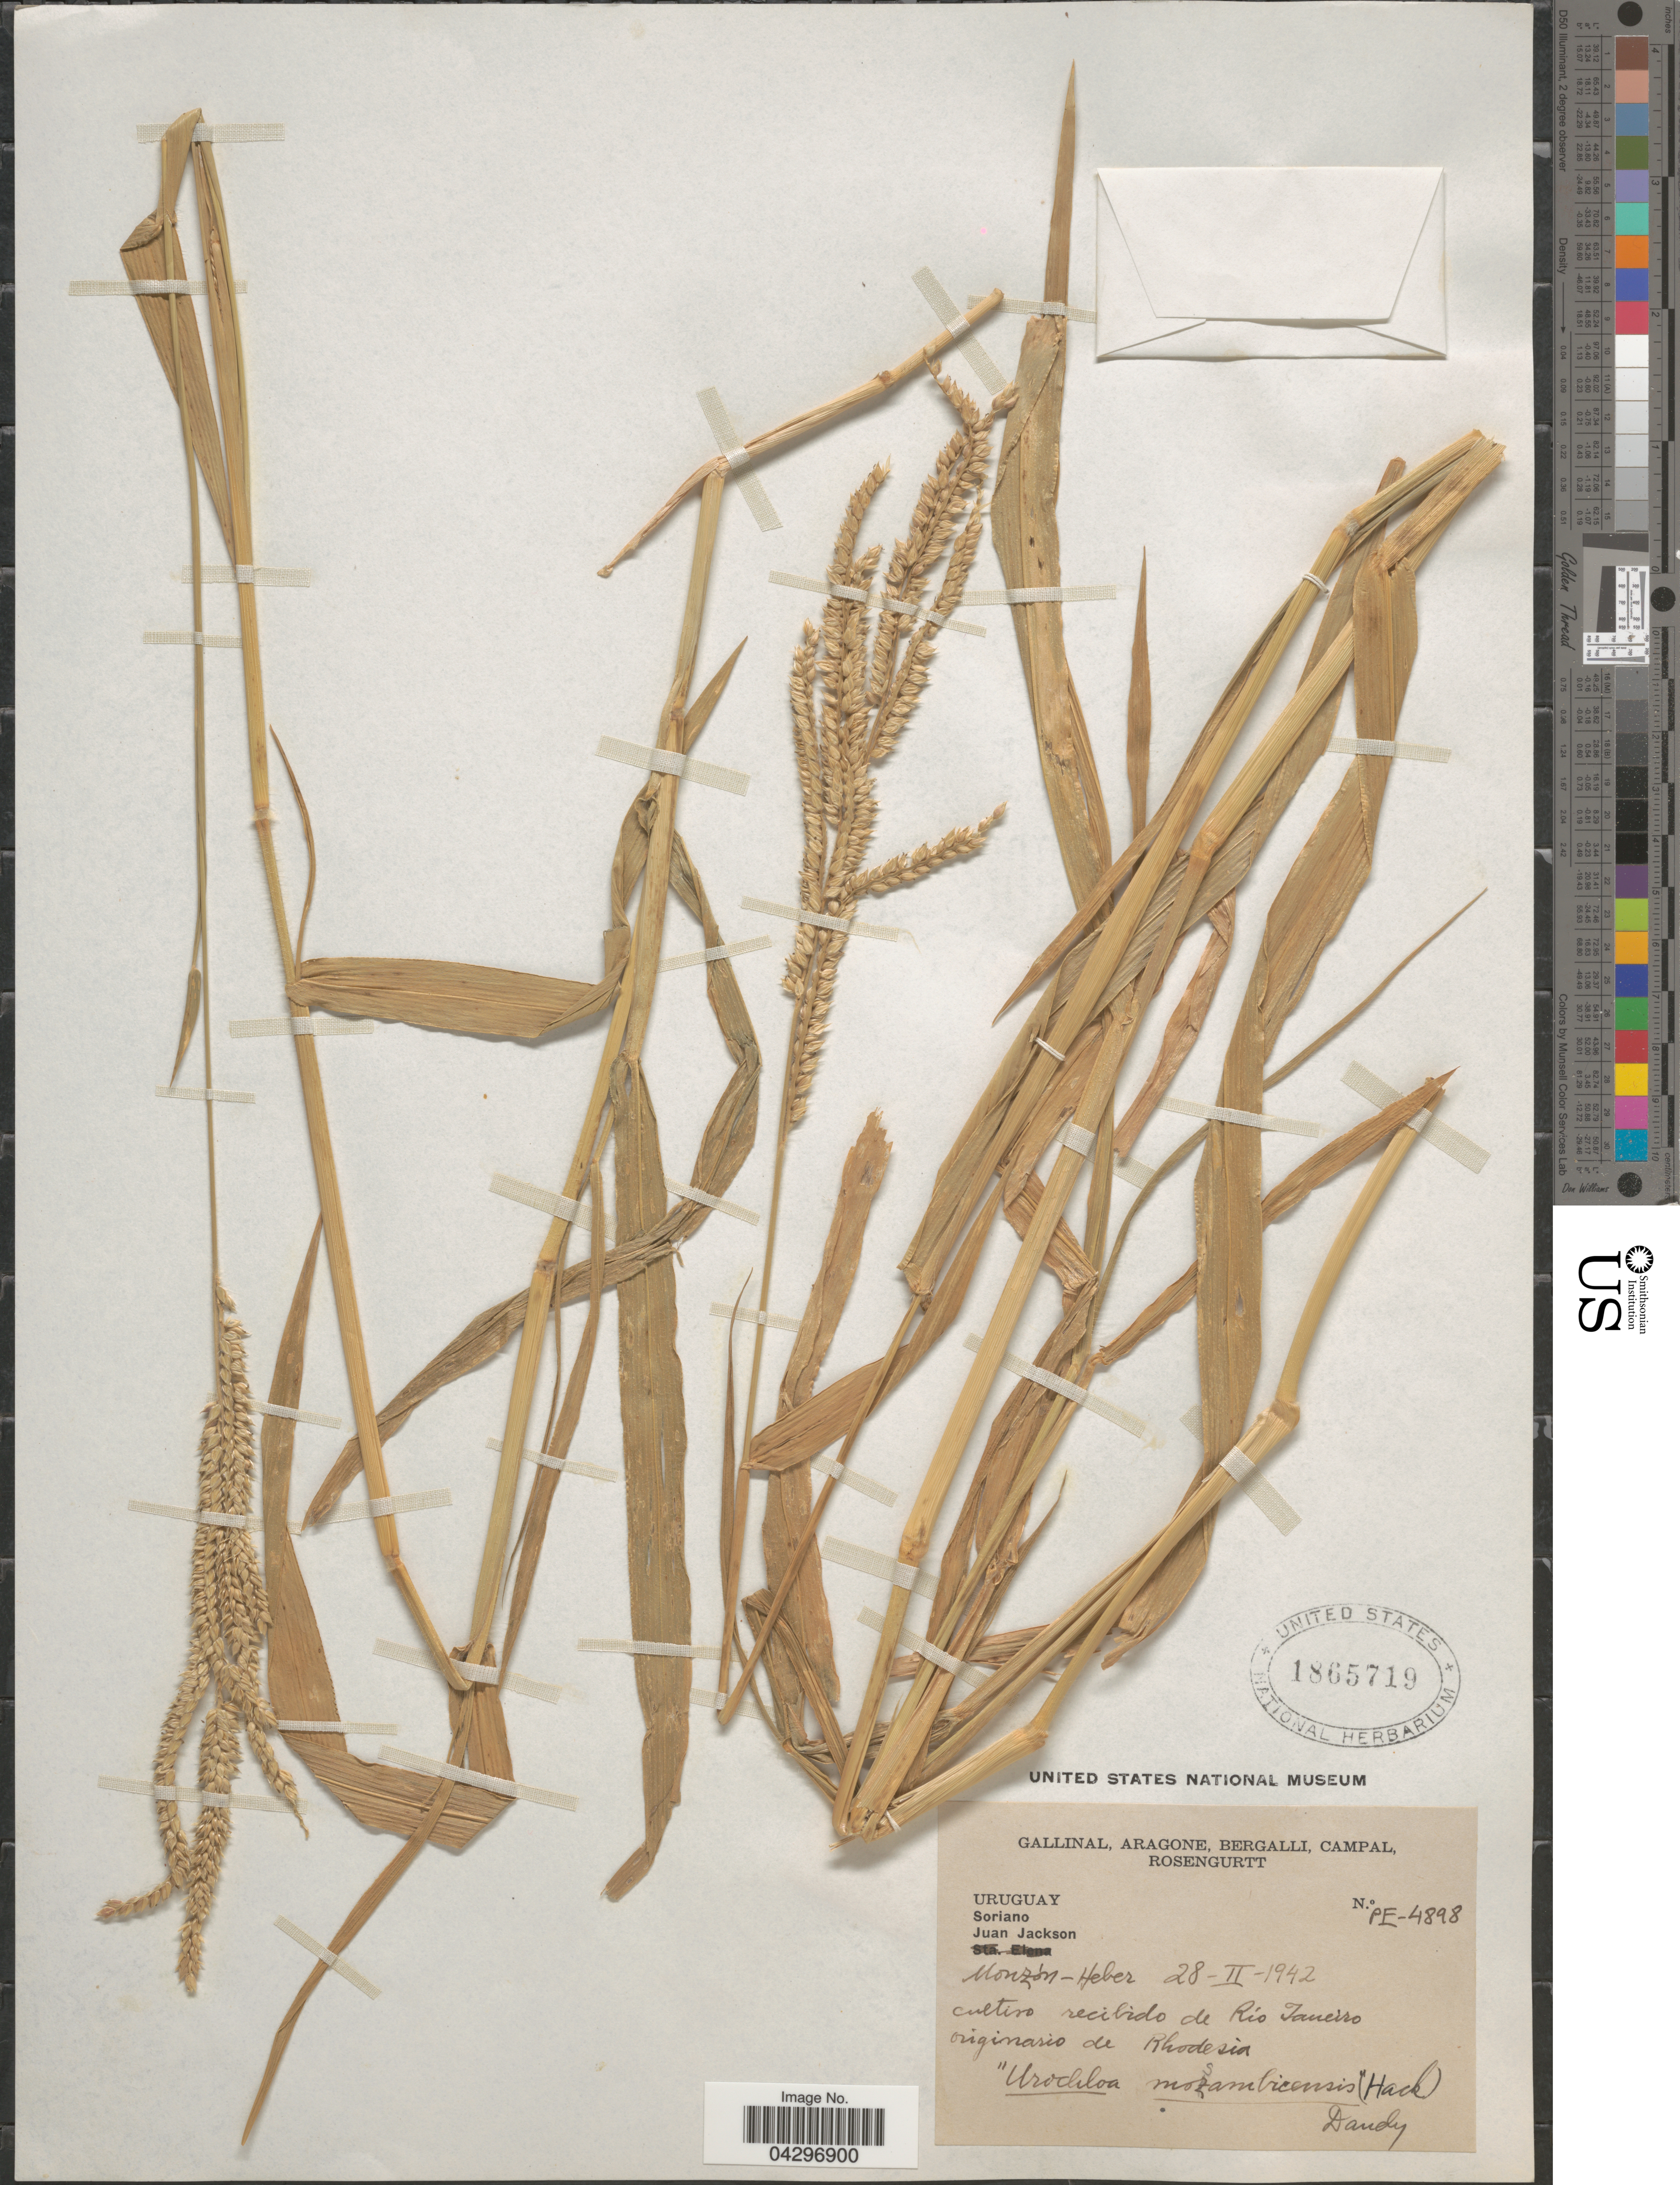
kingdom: Plantae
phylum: Tracheophyta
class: Liliopsida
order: Poales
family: Poaceae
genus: Urochloa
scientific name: Urochloa mosambicensis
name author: (Hack.) Dandy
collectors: -. Gallinal, -- Aragone, -- Bergalli, -- Campal & Rosengurtt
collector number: PE-4898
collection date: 1942-02-28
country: Uruguay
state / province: Soriano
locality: Juan Jackson. Monzón-Heber.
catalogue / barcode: US 1865719